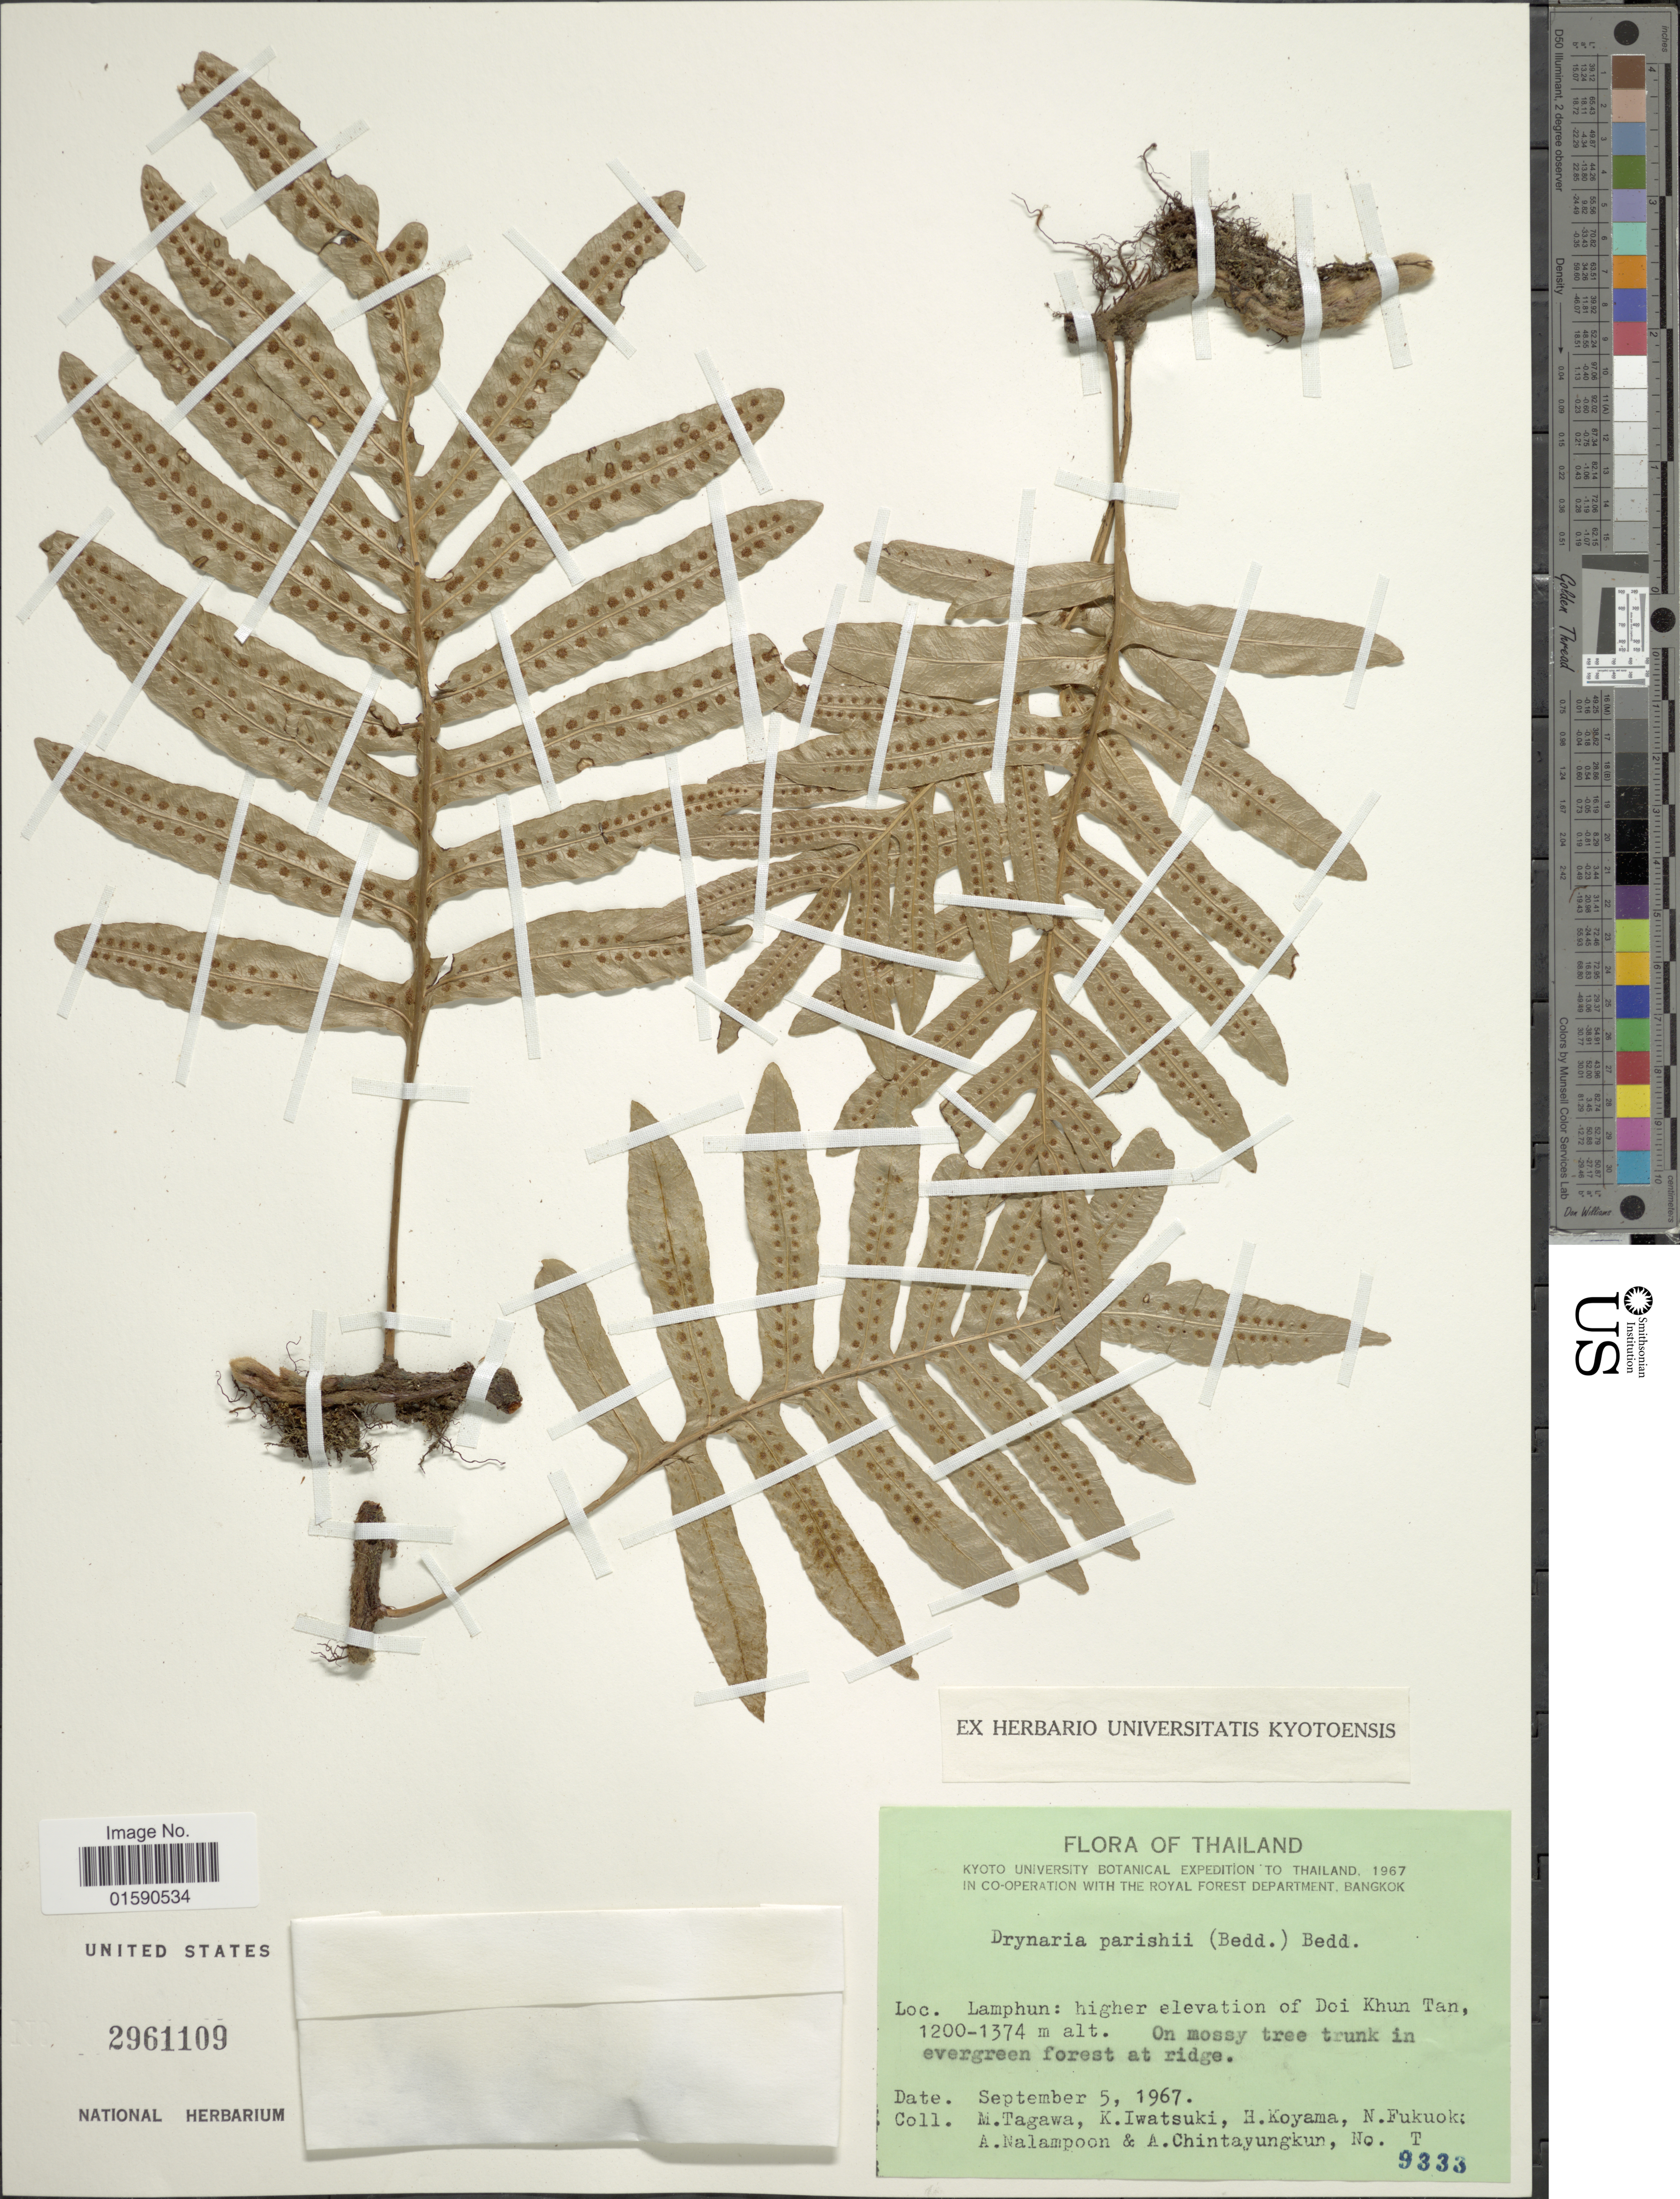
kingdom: Plantae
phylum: Tracheophyta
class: Polypodiopsida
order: Polypodiales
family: Polypodiaceae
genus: Drynaria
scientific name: Drynaria parishii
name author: (Bedd.) Bedd.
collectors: M. Tagawa, K. Iwatsuki, H. Koyama, N. Fukuoka & et al.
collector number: T 9333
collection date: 1967-09-05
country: Thailand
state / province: Lamphun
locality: Higher elevation of Doi Khun Tan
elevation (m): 1200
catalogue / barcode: US 2961109